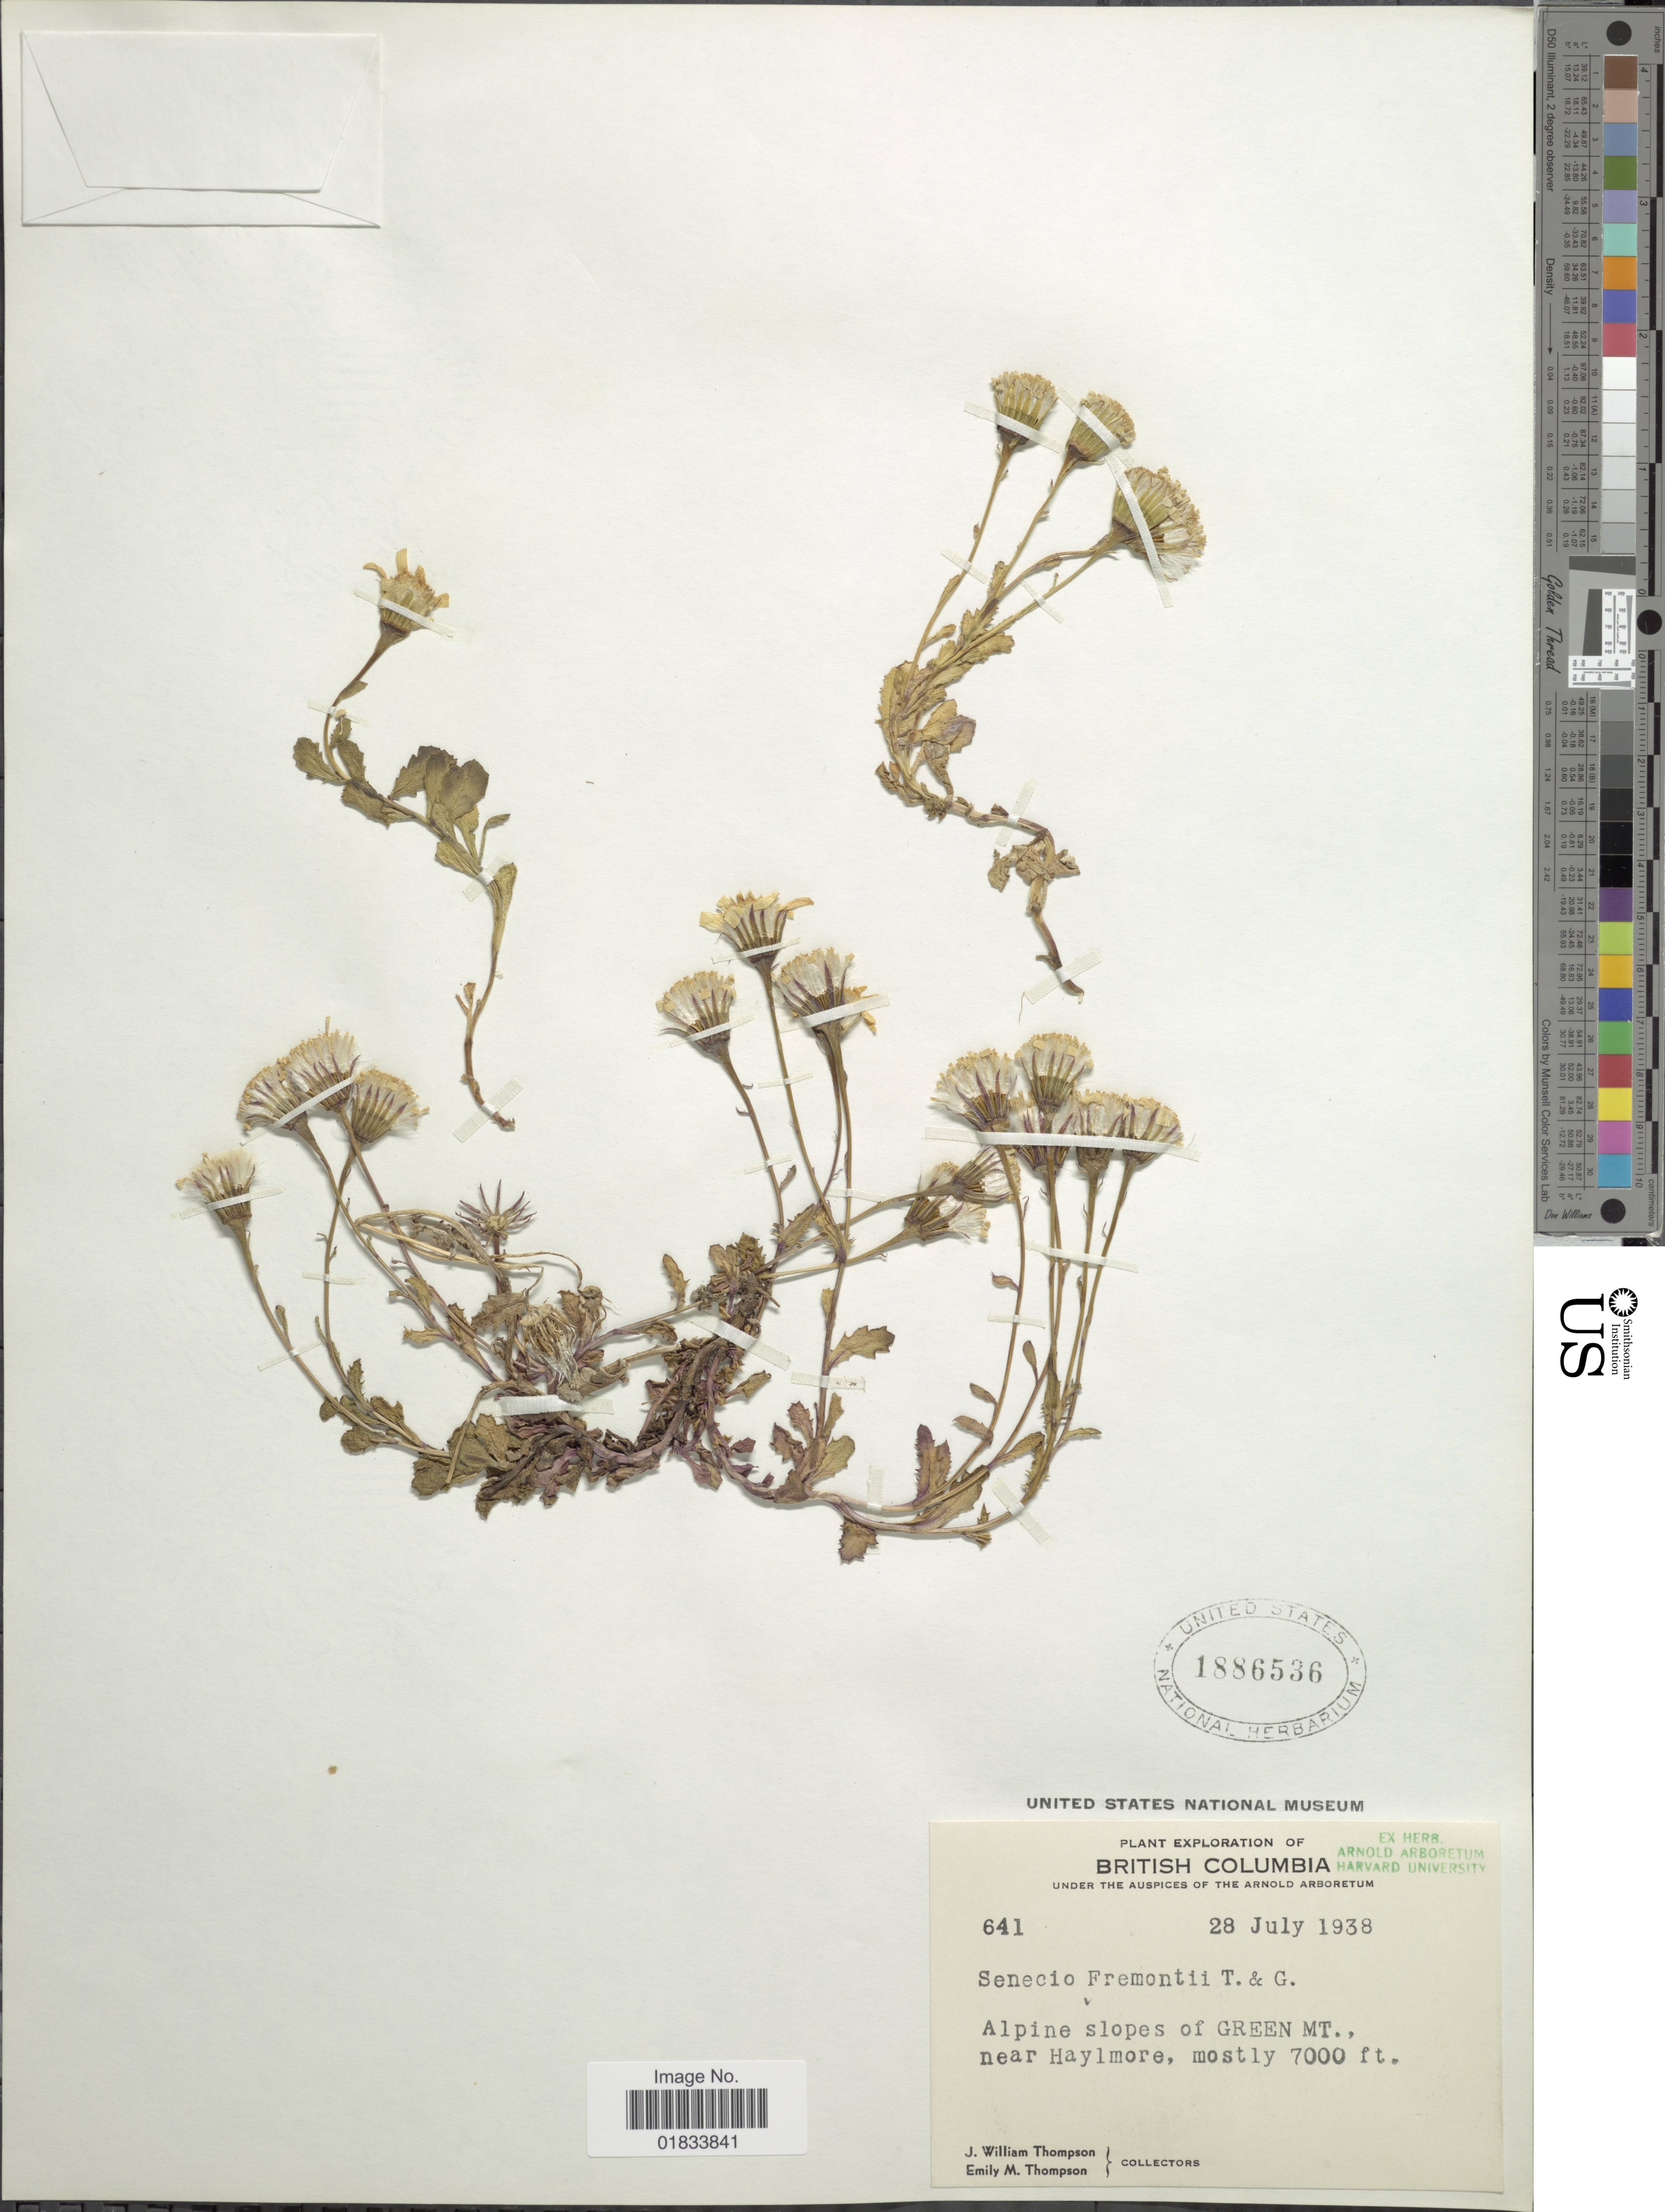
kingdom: Plantae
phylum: Tracheophyta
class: Magnoliopsida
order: Asterales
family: Asteraceae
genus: Senecio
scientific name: Senecio fremontii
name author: Torr. & A. Gray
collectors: J. W. Thompson & E. M. Thompson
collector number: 641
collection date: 1938-07-28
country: Canada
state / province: British Columbia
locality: Alpine slopes of Green Mt., near Haylmore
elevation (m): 2134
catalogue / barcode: US 1886536